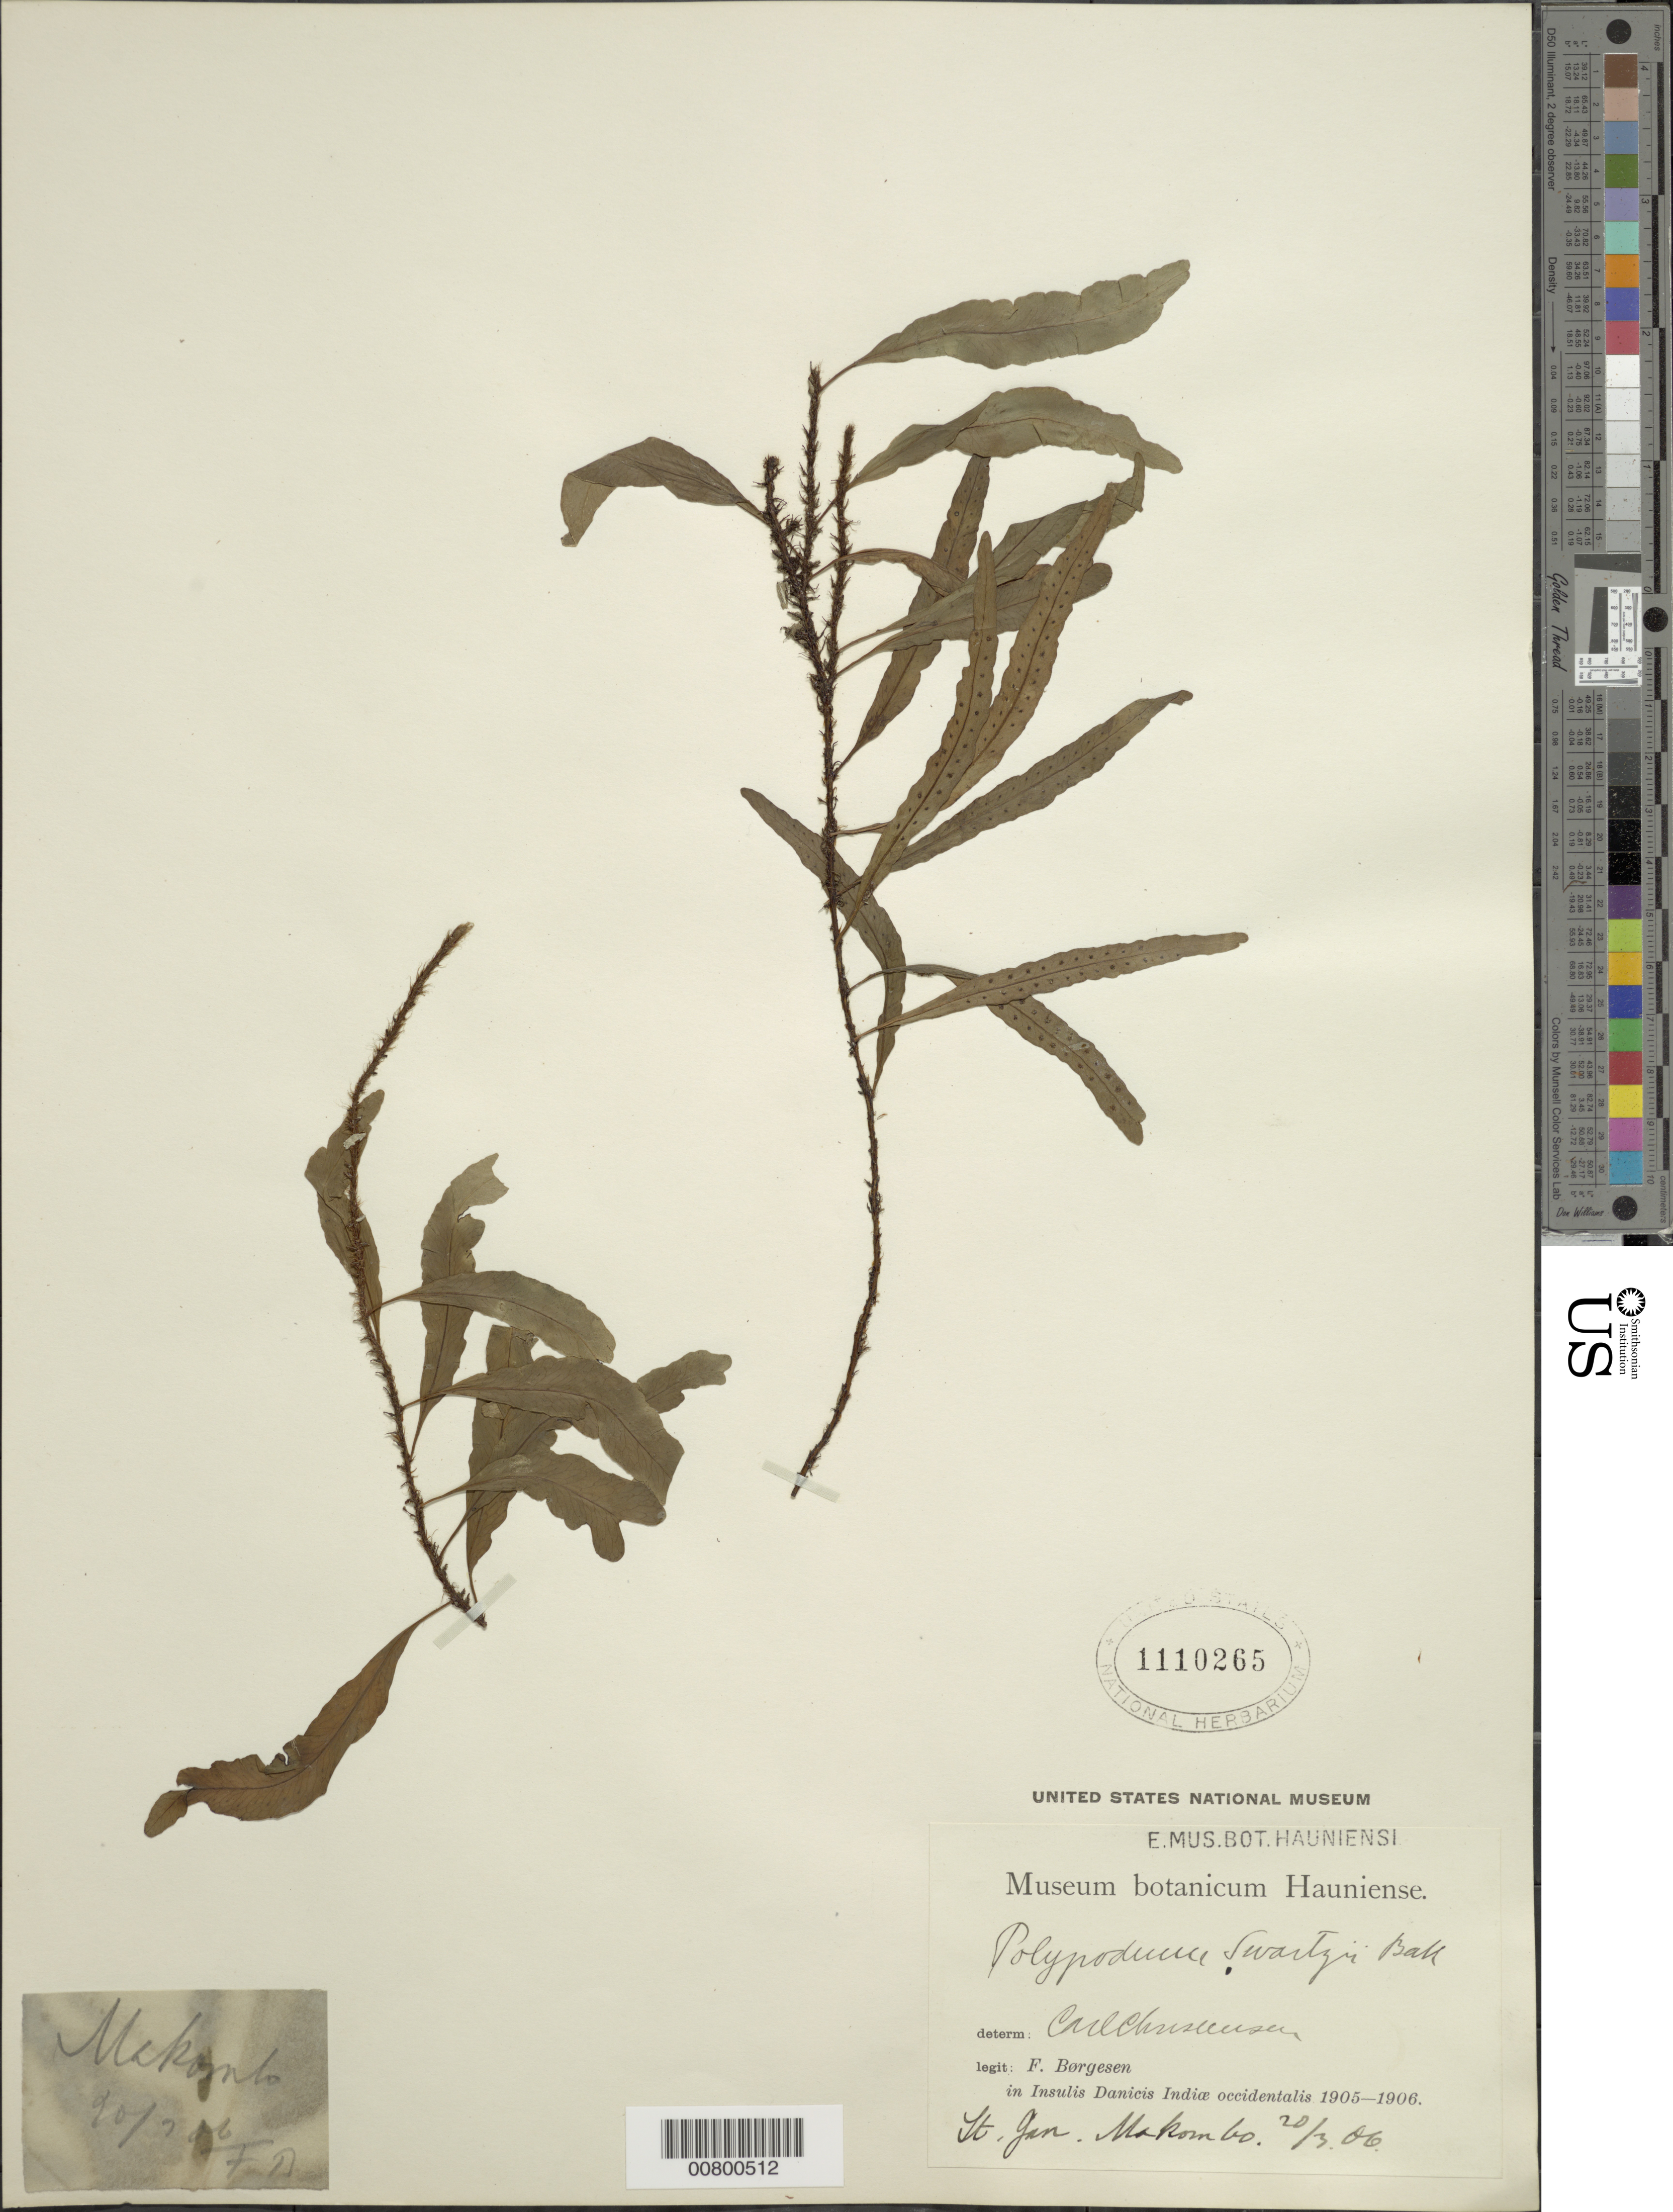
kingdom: Plantae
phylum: Tracheophyta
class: Polypodiopsida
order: Polypodiales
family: Polypodiaceae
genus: Microgramma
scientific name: Microgramma heterophylla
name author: (L.) Wherry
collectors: F. C. Børgesen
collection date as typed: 20 Mar 1906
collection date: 1906-03-20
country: U.S. Virgin Islands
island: St. John I.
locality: Makambo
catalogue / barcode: US 1110265